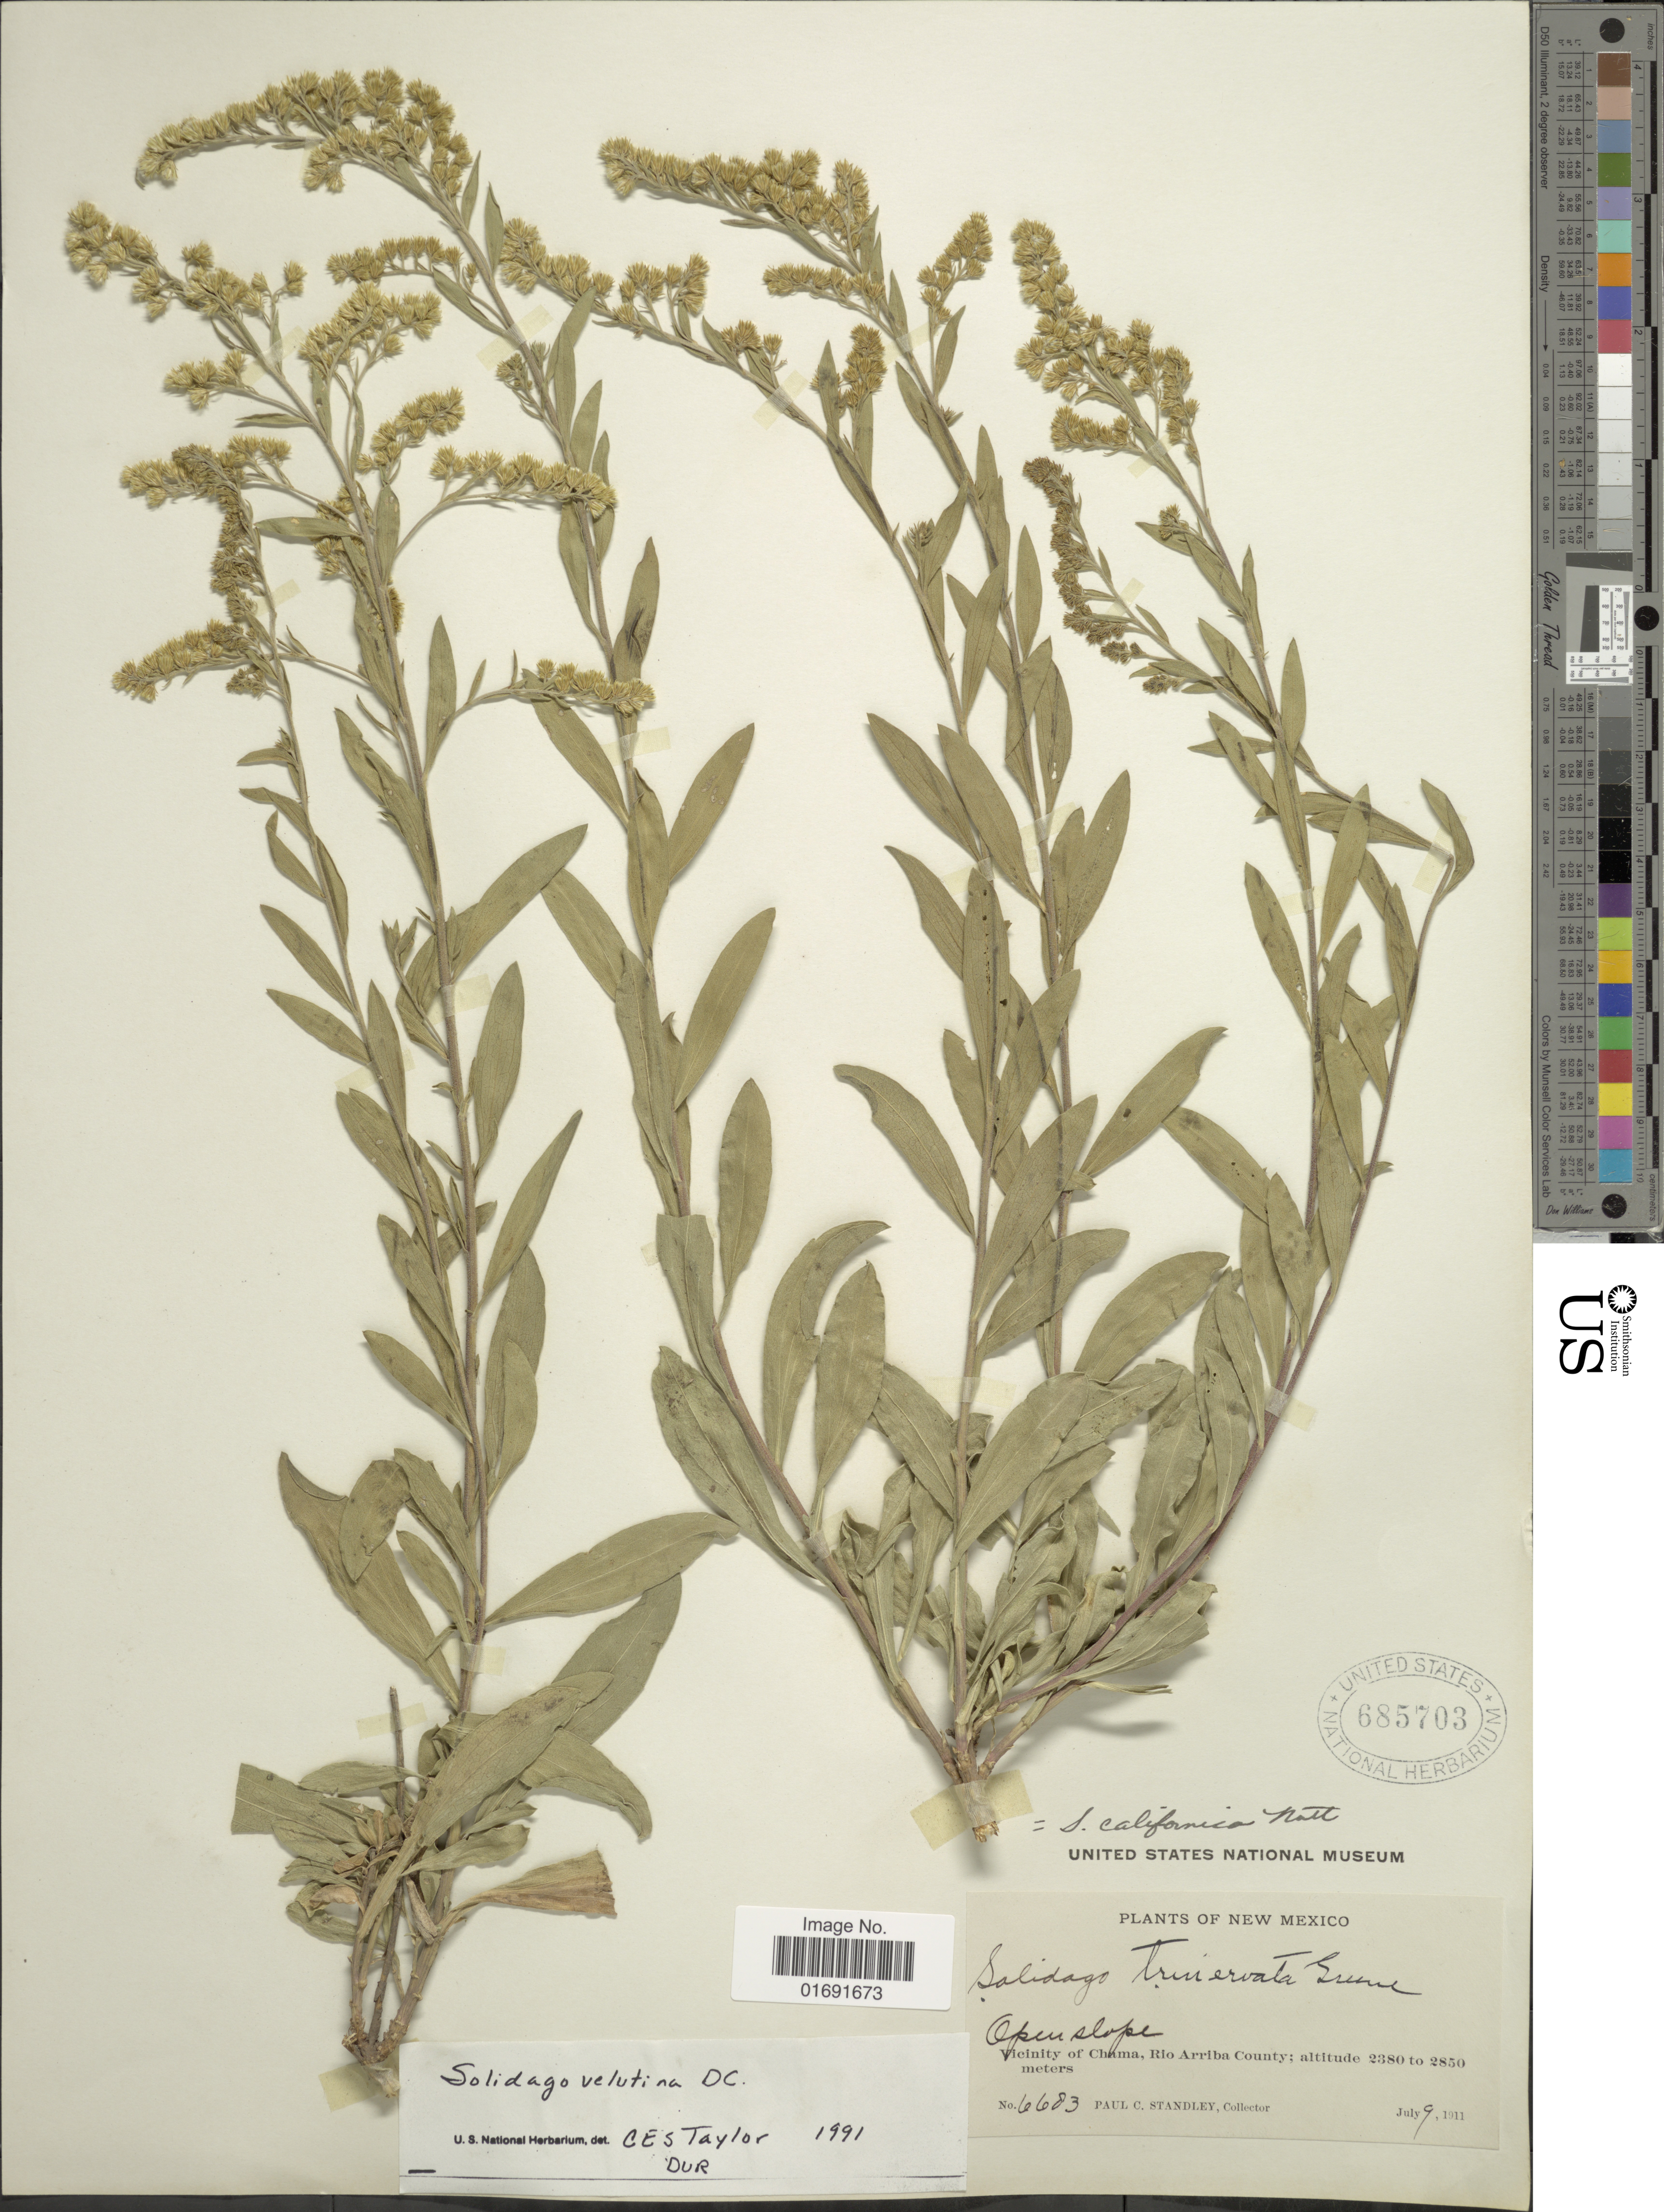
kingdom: Plantae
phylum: Tracheophyta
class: Magnoliopsida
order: Asterales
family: Asteraceae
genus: Solidago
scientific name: Solidago velutina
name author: DC.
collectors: P. C. Standley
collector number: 6683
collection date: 1911-07-09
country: United States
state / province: New Mexico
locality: Vicinity of Chama, Rio Arriba County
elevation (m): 2380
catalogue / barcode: US 685703